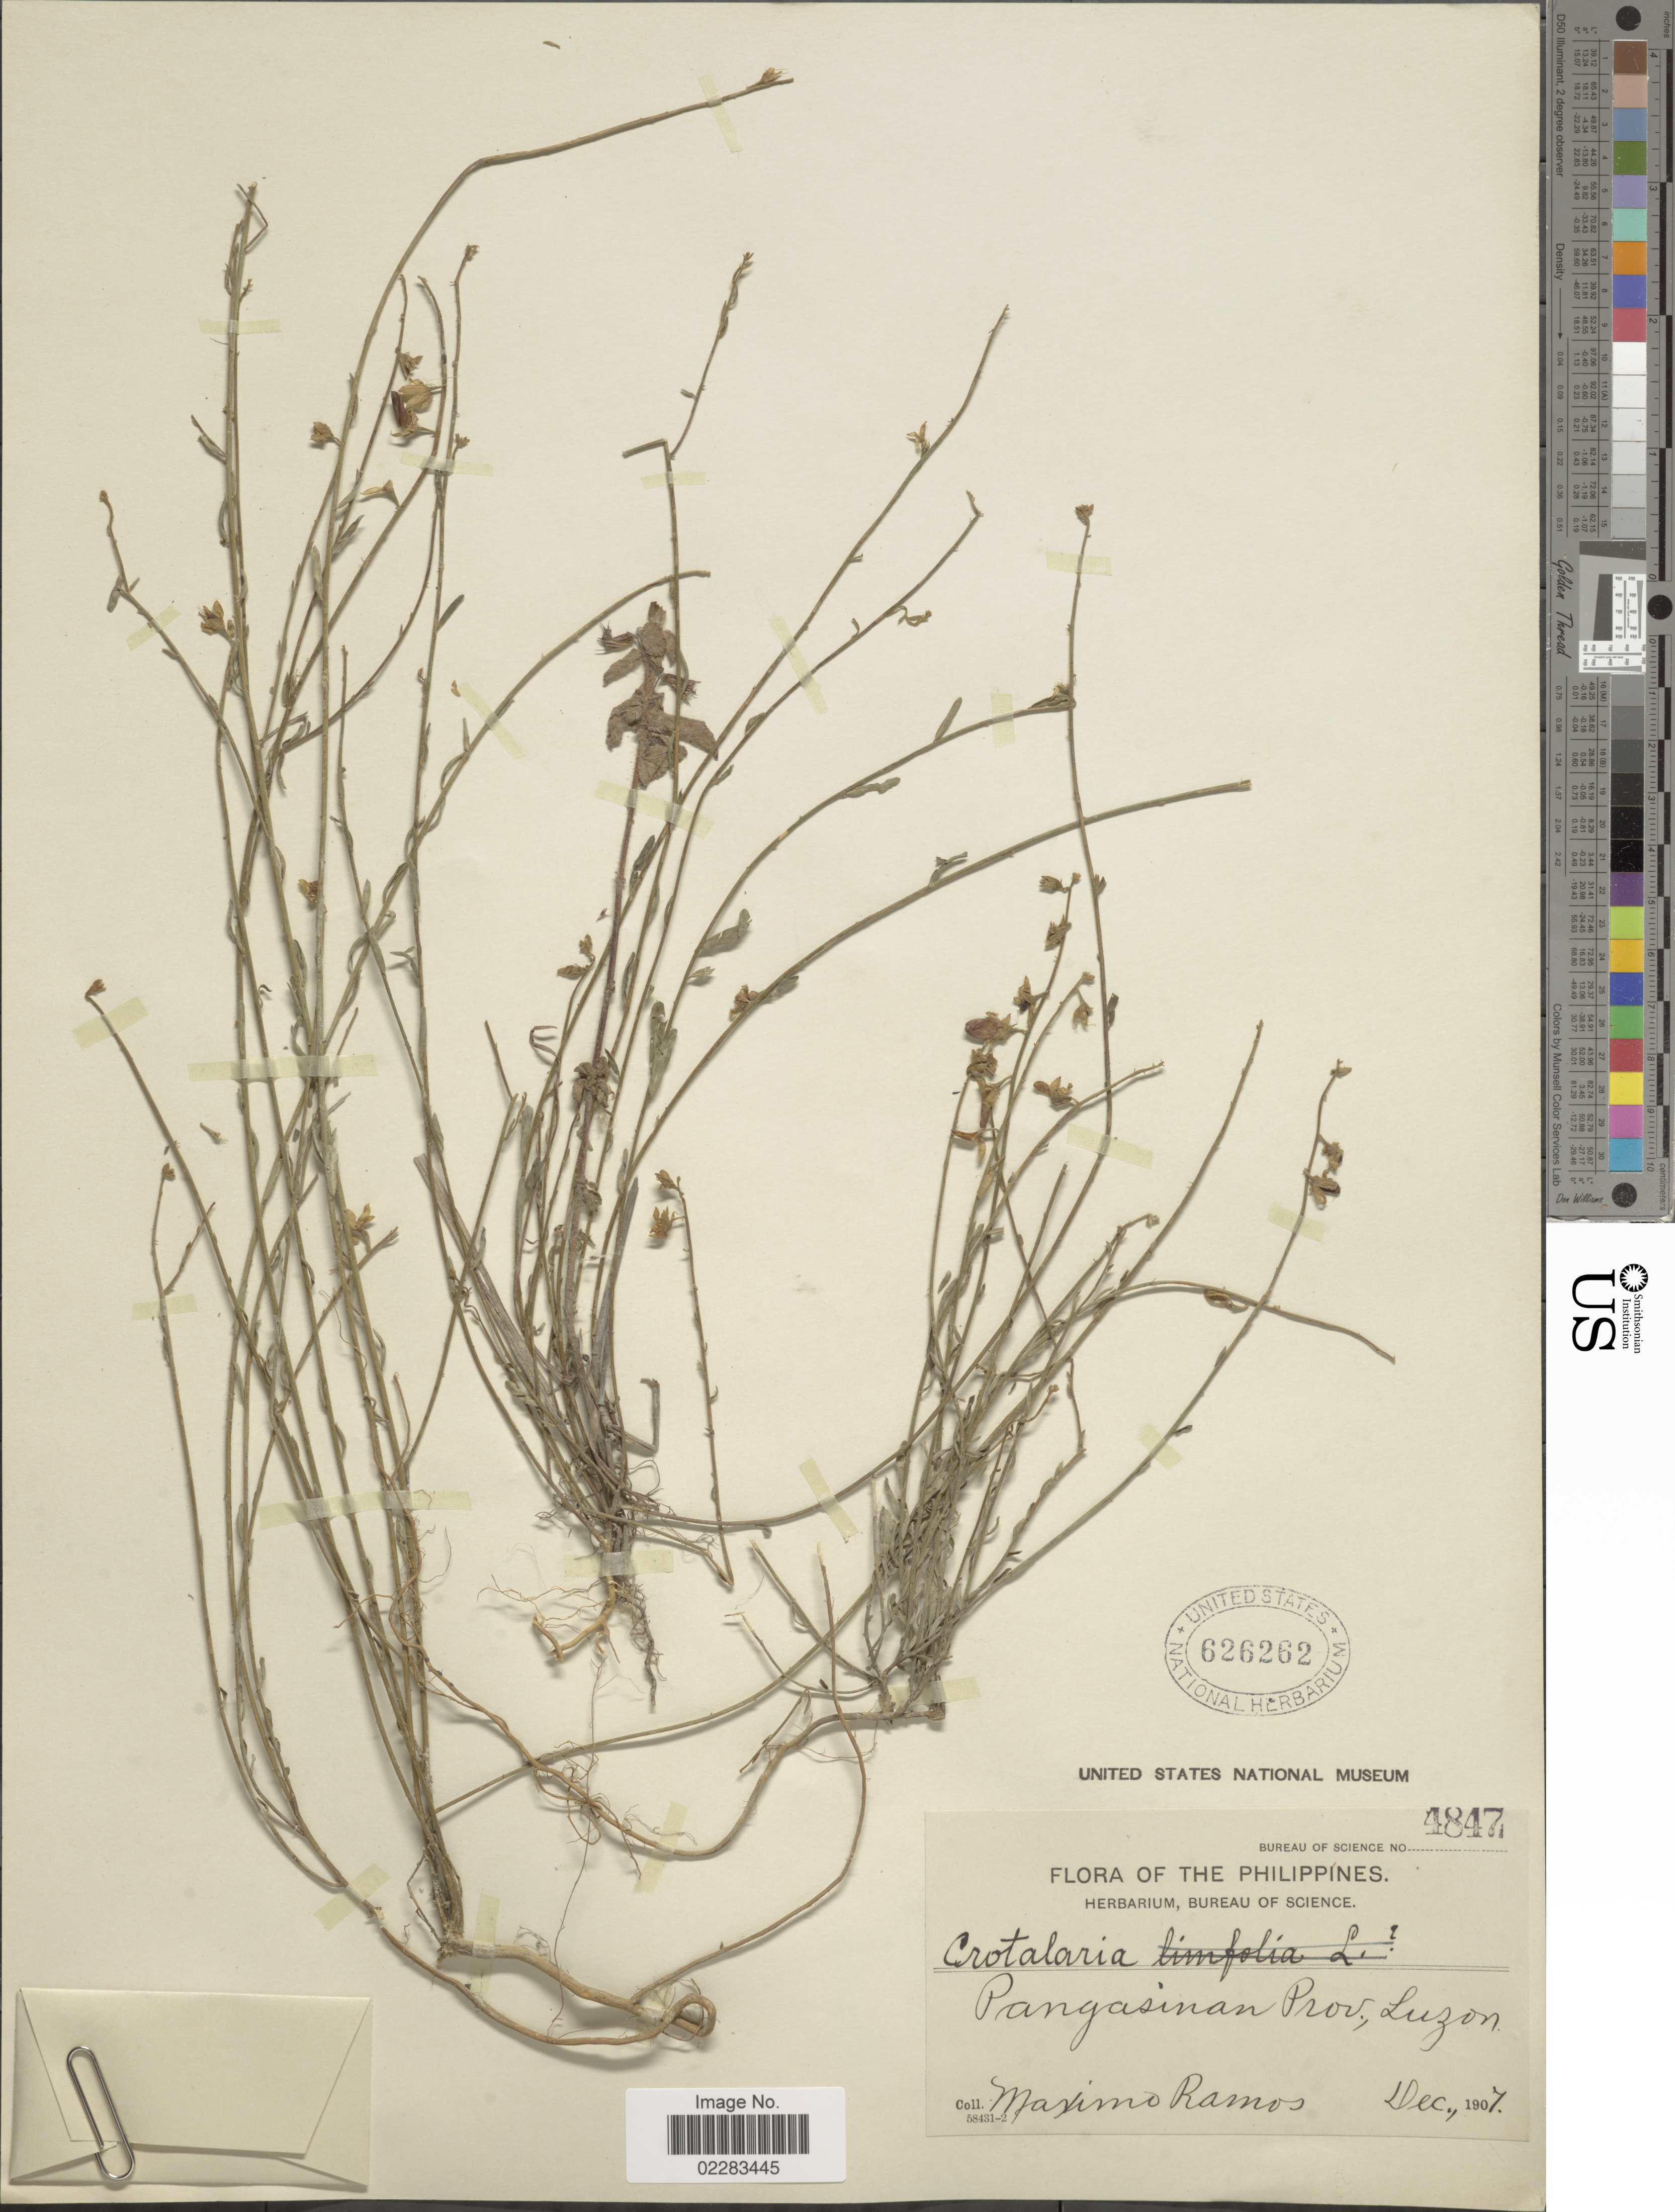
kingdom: Plantae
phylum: Tracheophyta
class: Magnoliopsida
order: Fabales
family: Fabaceae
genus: Crotalaria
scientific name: Crotalaria sp.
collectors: M. Ramos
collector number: Bureau of Science 4847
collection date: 1907-12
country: Philippines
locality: Pangasinan Prov., Luzon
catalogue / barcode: US 626262